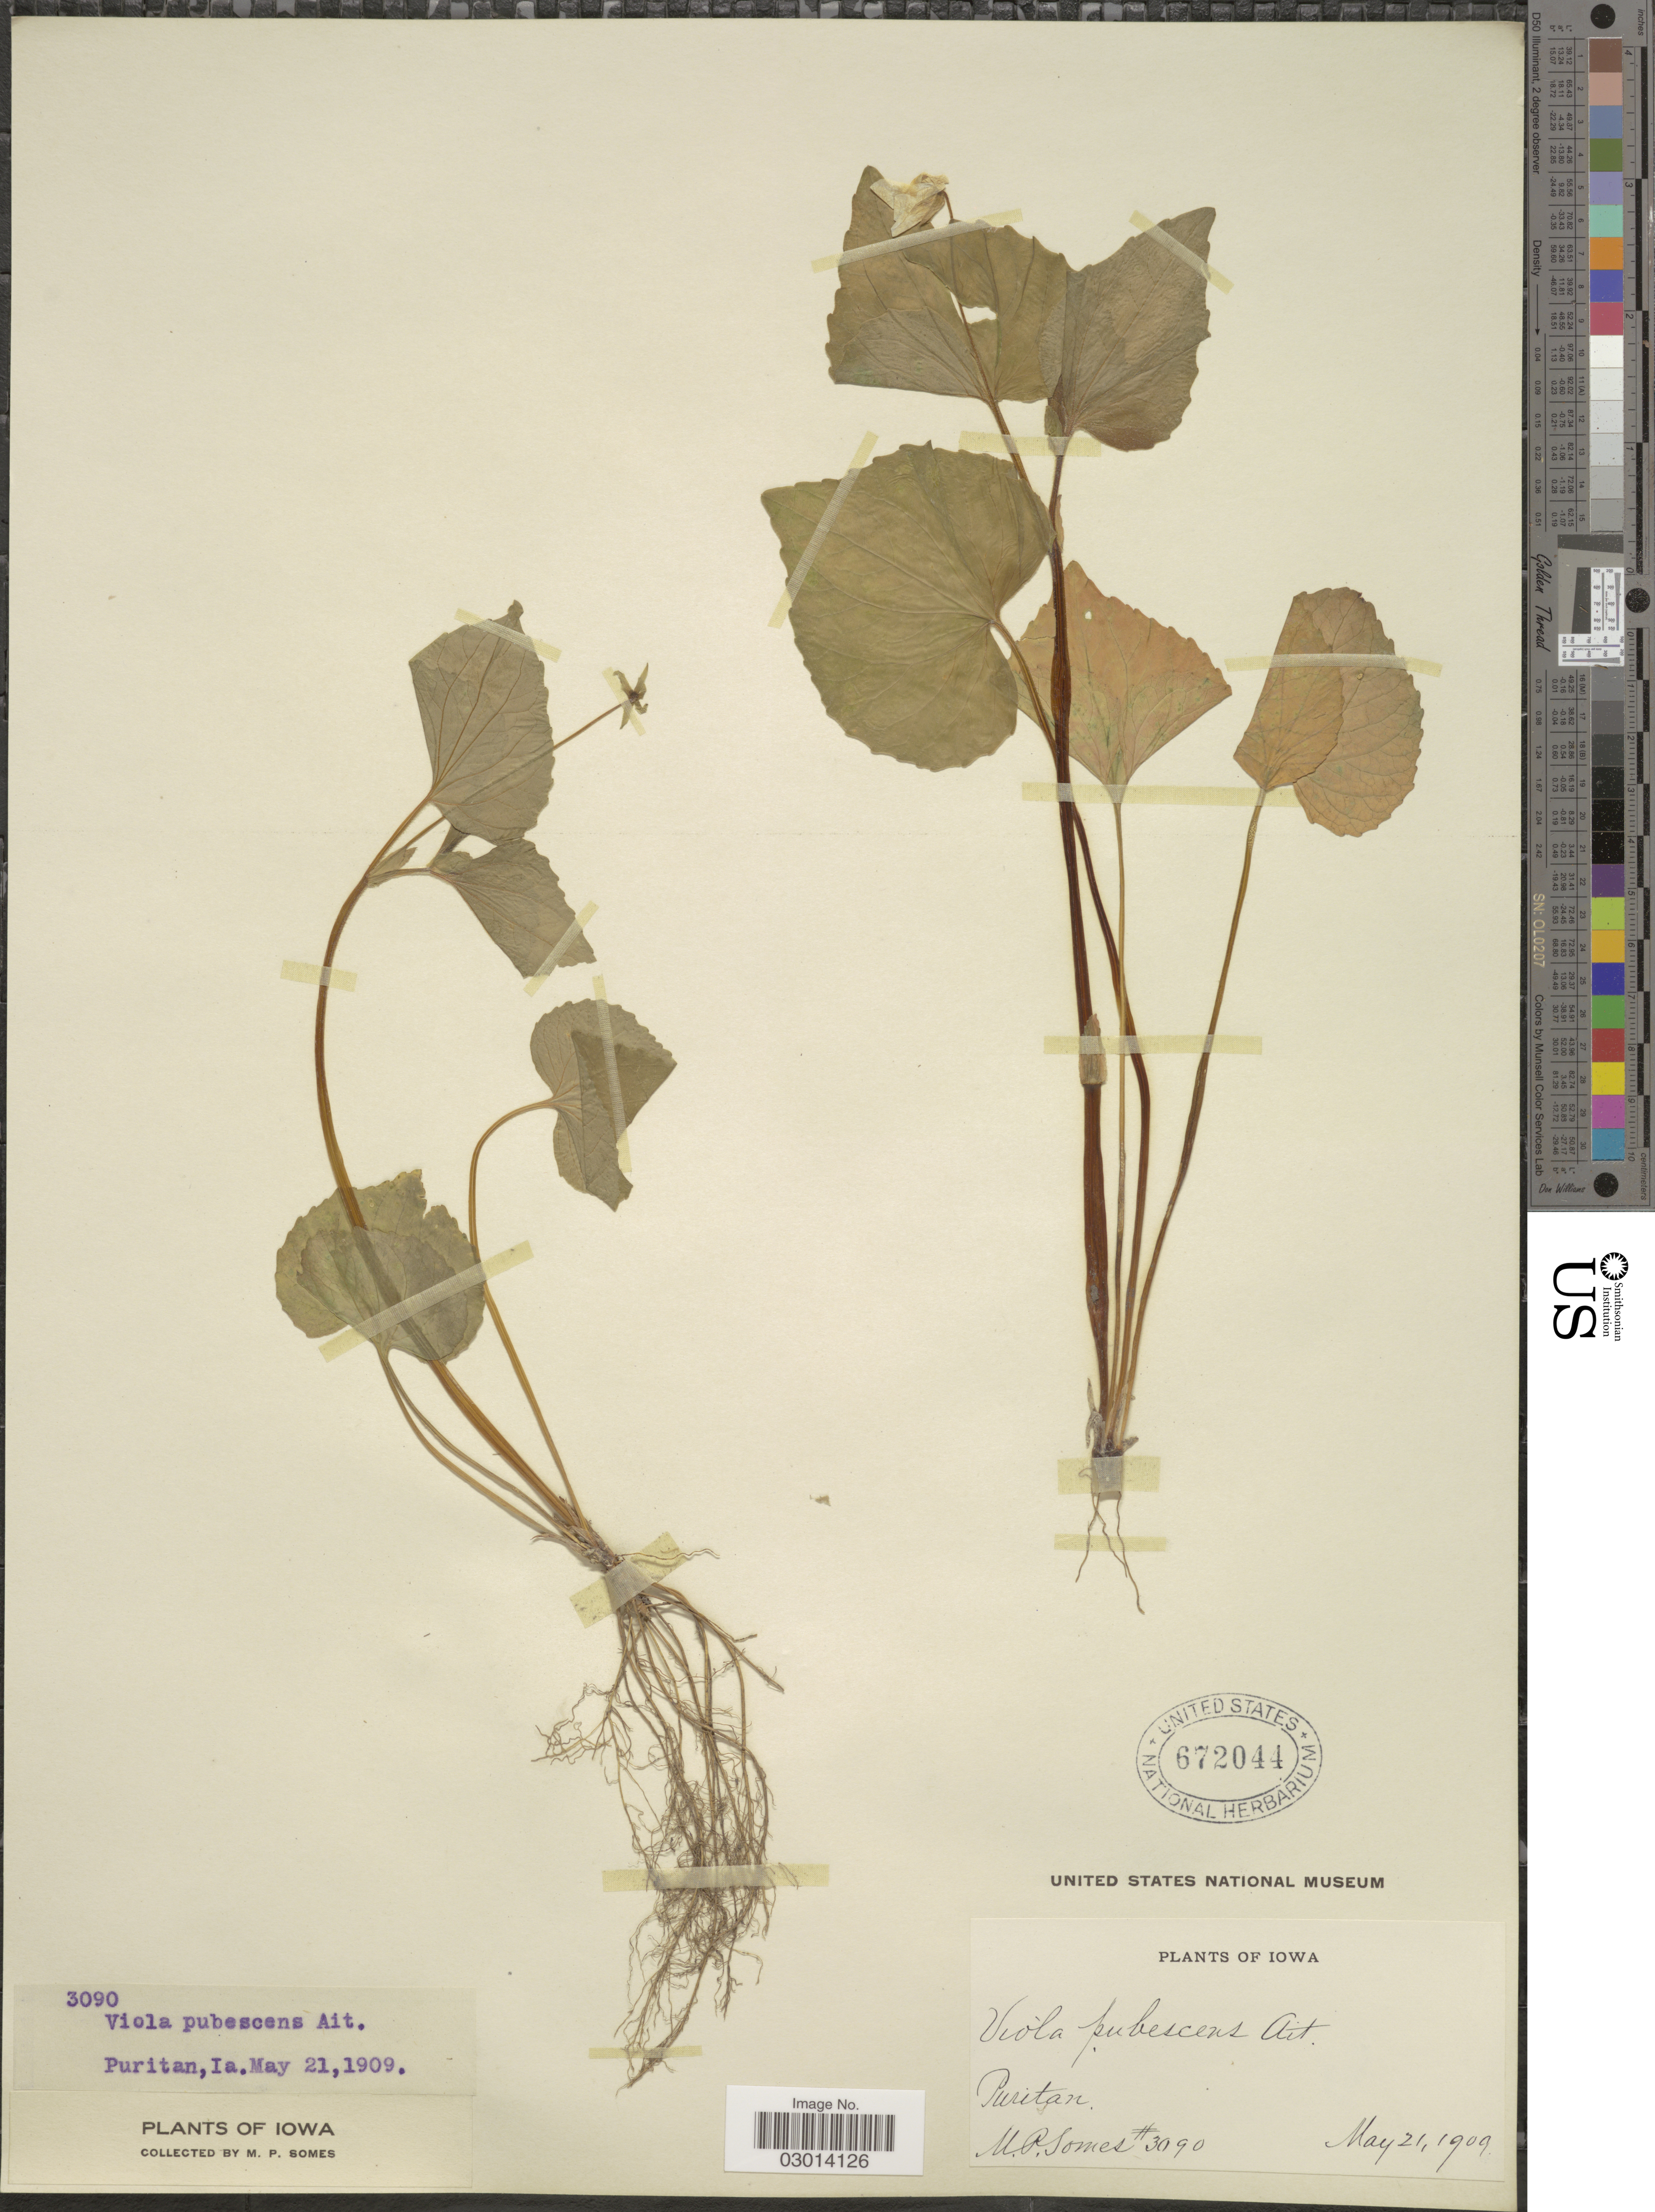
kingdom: Plantae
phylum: Tracheophyta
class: Magnoliopsida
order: Malpighiales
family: Violaceae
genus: Viola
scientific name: Viola pubescens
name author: Aiton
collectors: M. Somes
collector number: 3090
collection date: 1909-05-21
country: United States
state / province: Iowa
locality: Puritan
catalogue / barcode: US 672044